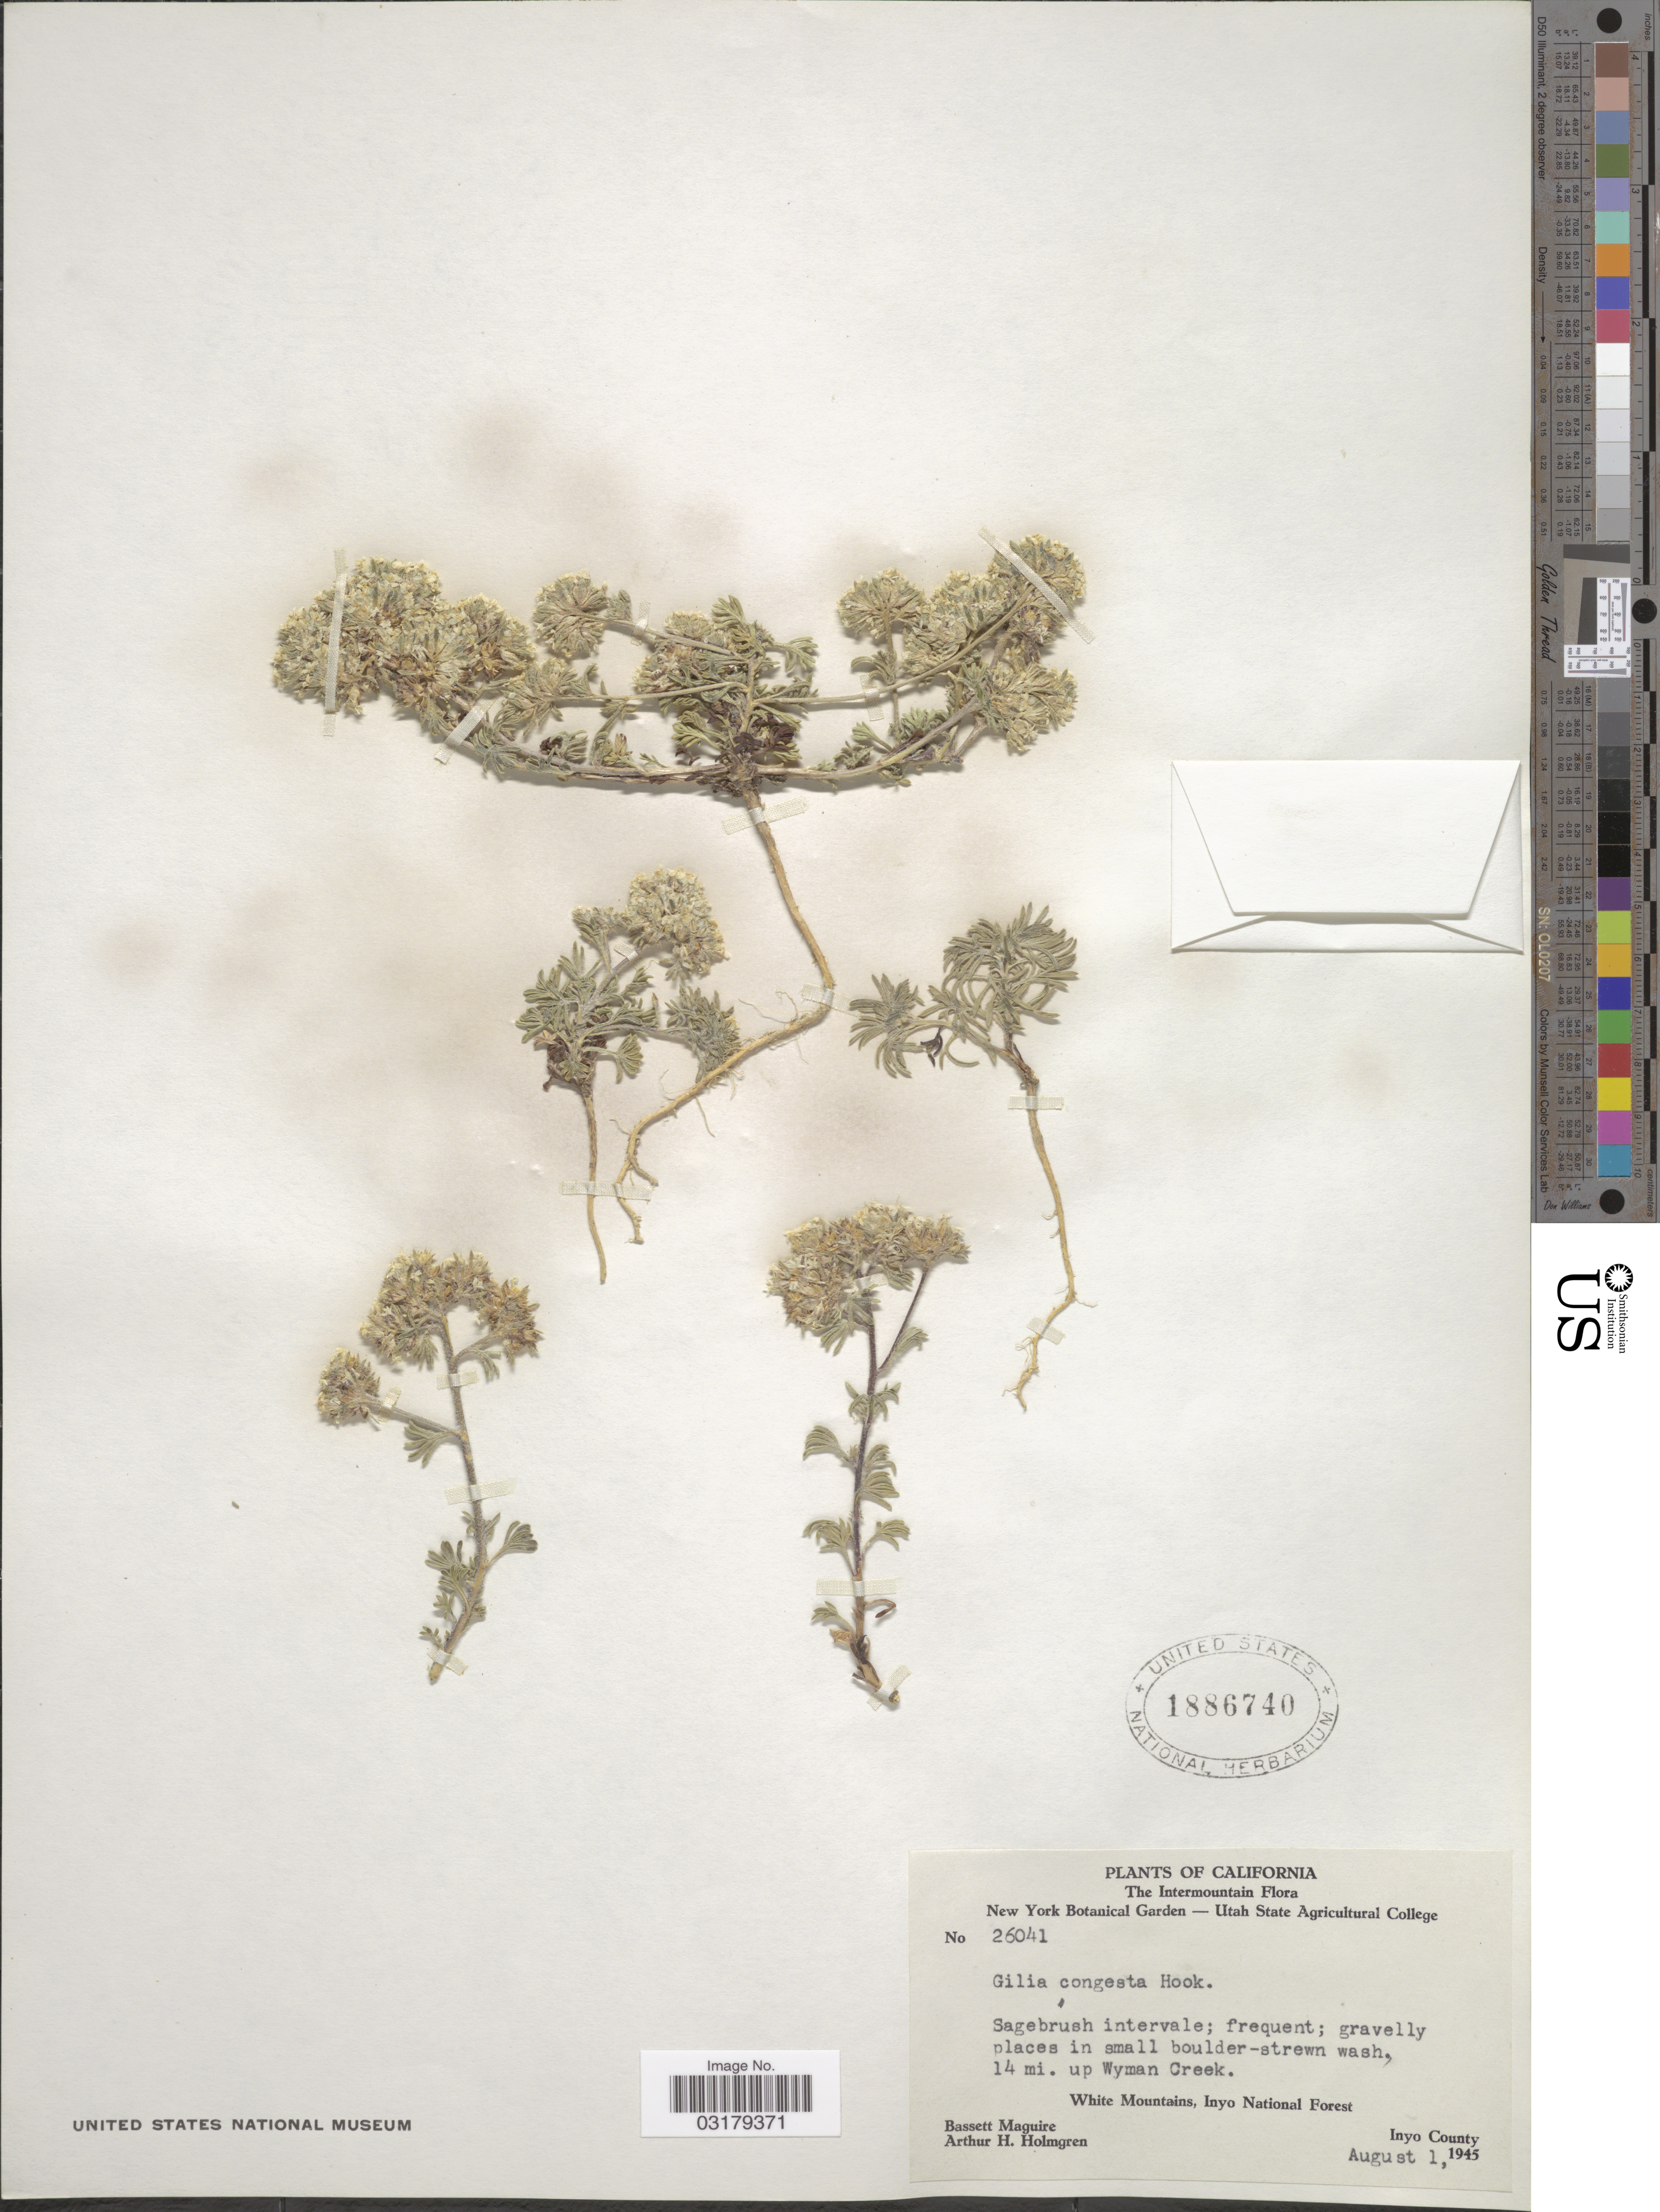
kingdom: Plantae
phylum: Tracheophyta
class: Magnoliopsida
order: Ericales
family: Polemoniaceae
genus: Ipomopsis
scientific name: Ipomopsis congesta var. palmifrons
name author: Brand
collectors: B. Maguire & A. H. Holmgren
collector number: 26041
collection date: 1945-08-01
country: United States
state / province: California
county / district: Inyo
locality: The Intermountain. 14 mi. up Wyman Creek. White Mountains, Inyo National Forest. Inyo County.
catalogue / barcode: US 1886740